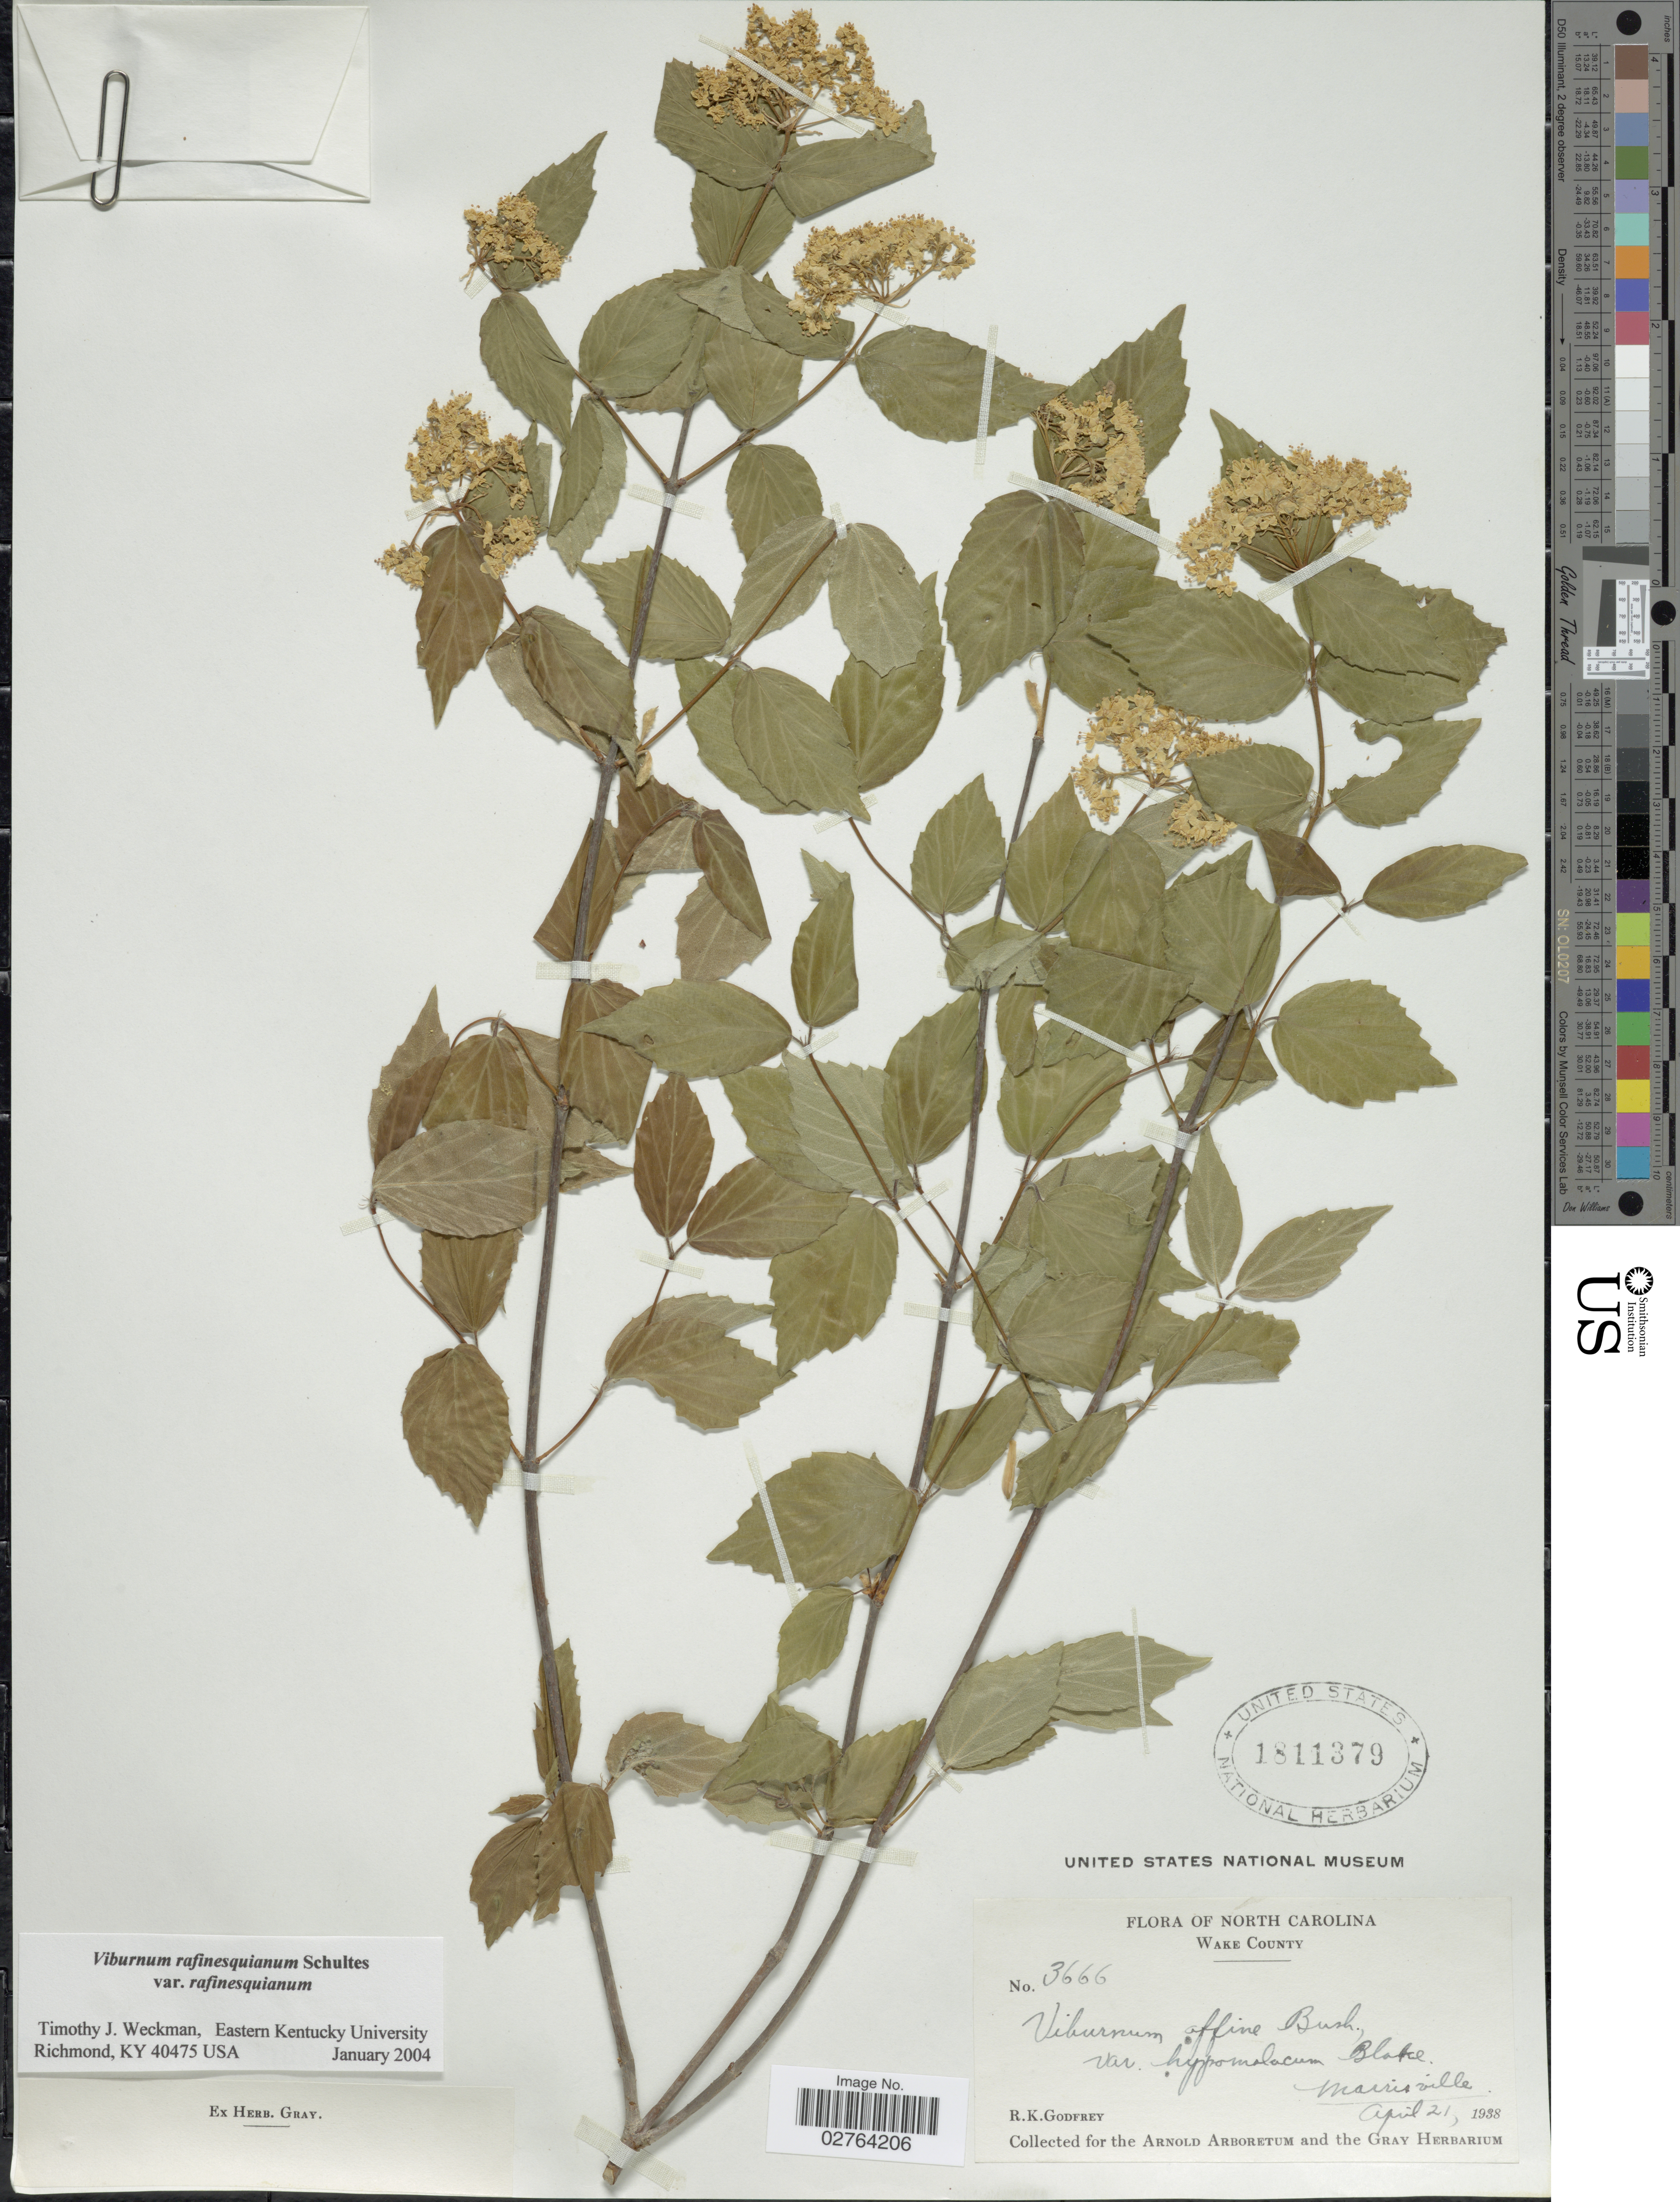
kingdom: Plantae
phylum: Tracheophyta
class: Magnoliopsida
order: Dipsacales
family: Viburnaceae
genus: Viburnum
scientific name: Viburnum rafinesqueanum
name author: Schult.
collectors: R. K. Godfrey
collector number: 3666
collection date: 1938-04-21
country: United States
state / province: North Carolina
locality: Wake County, Marrisville.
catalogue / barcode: US 1811379